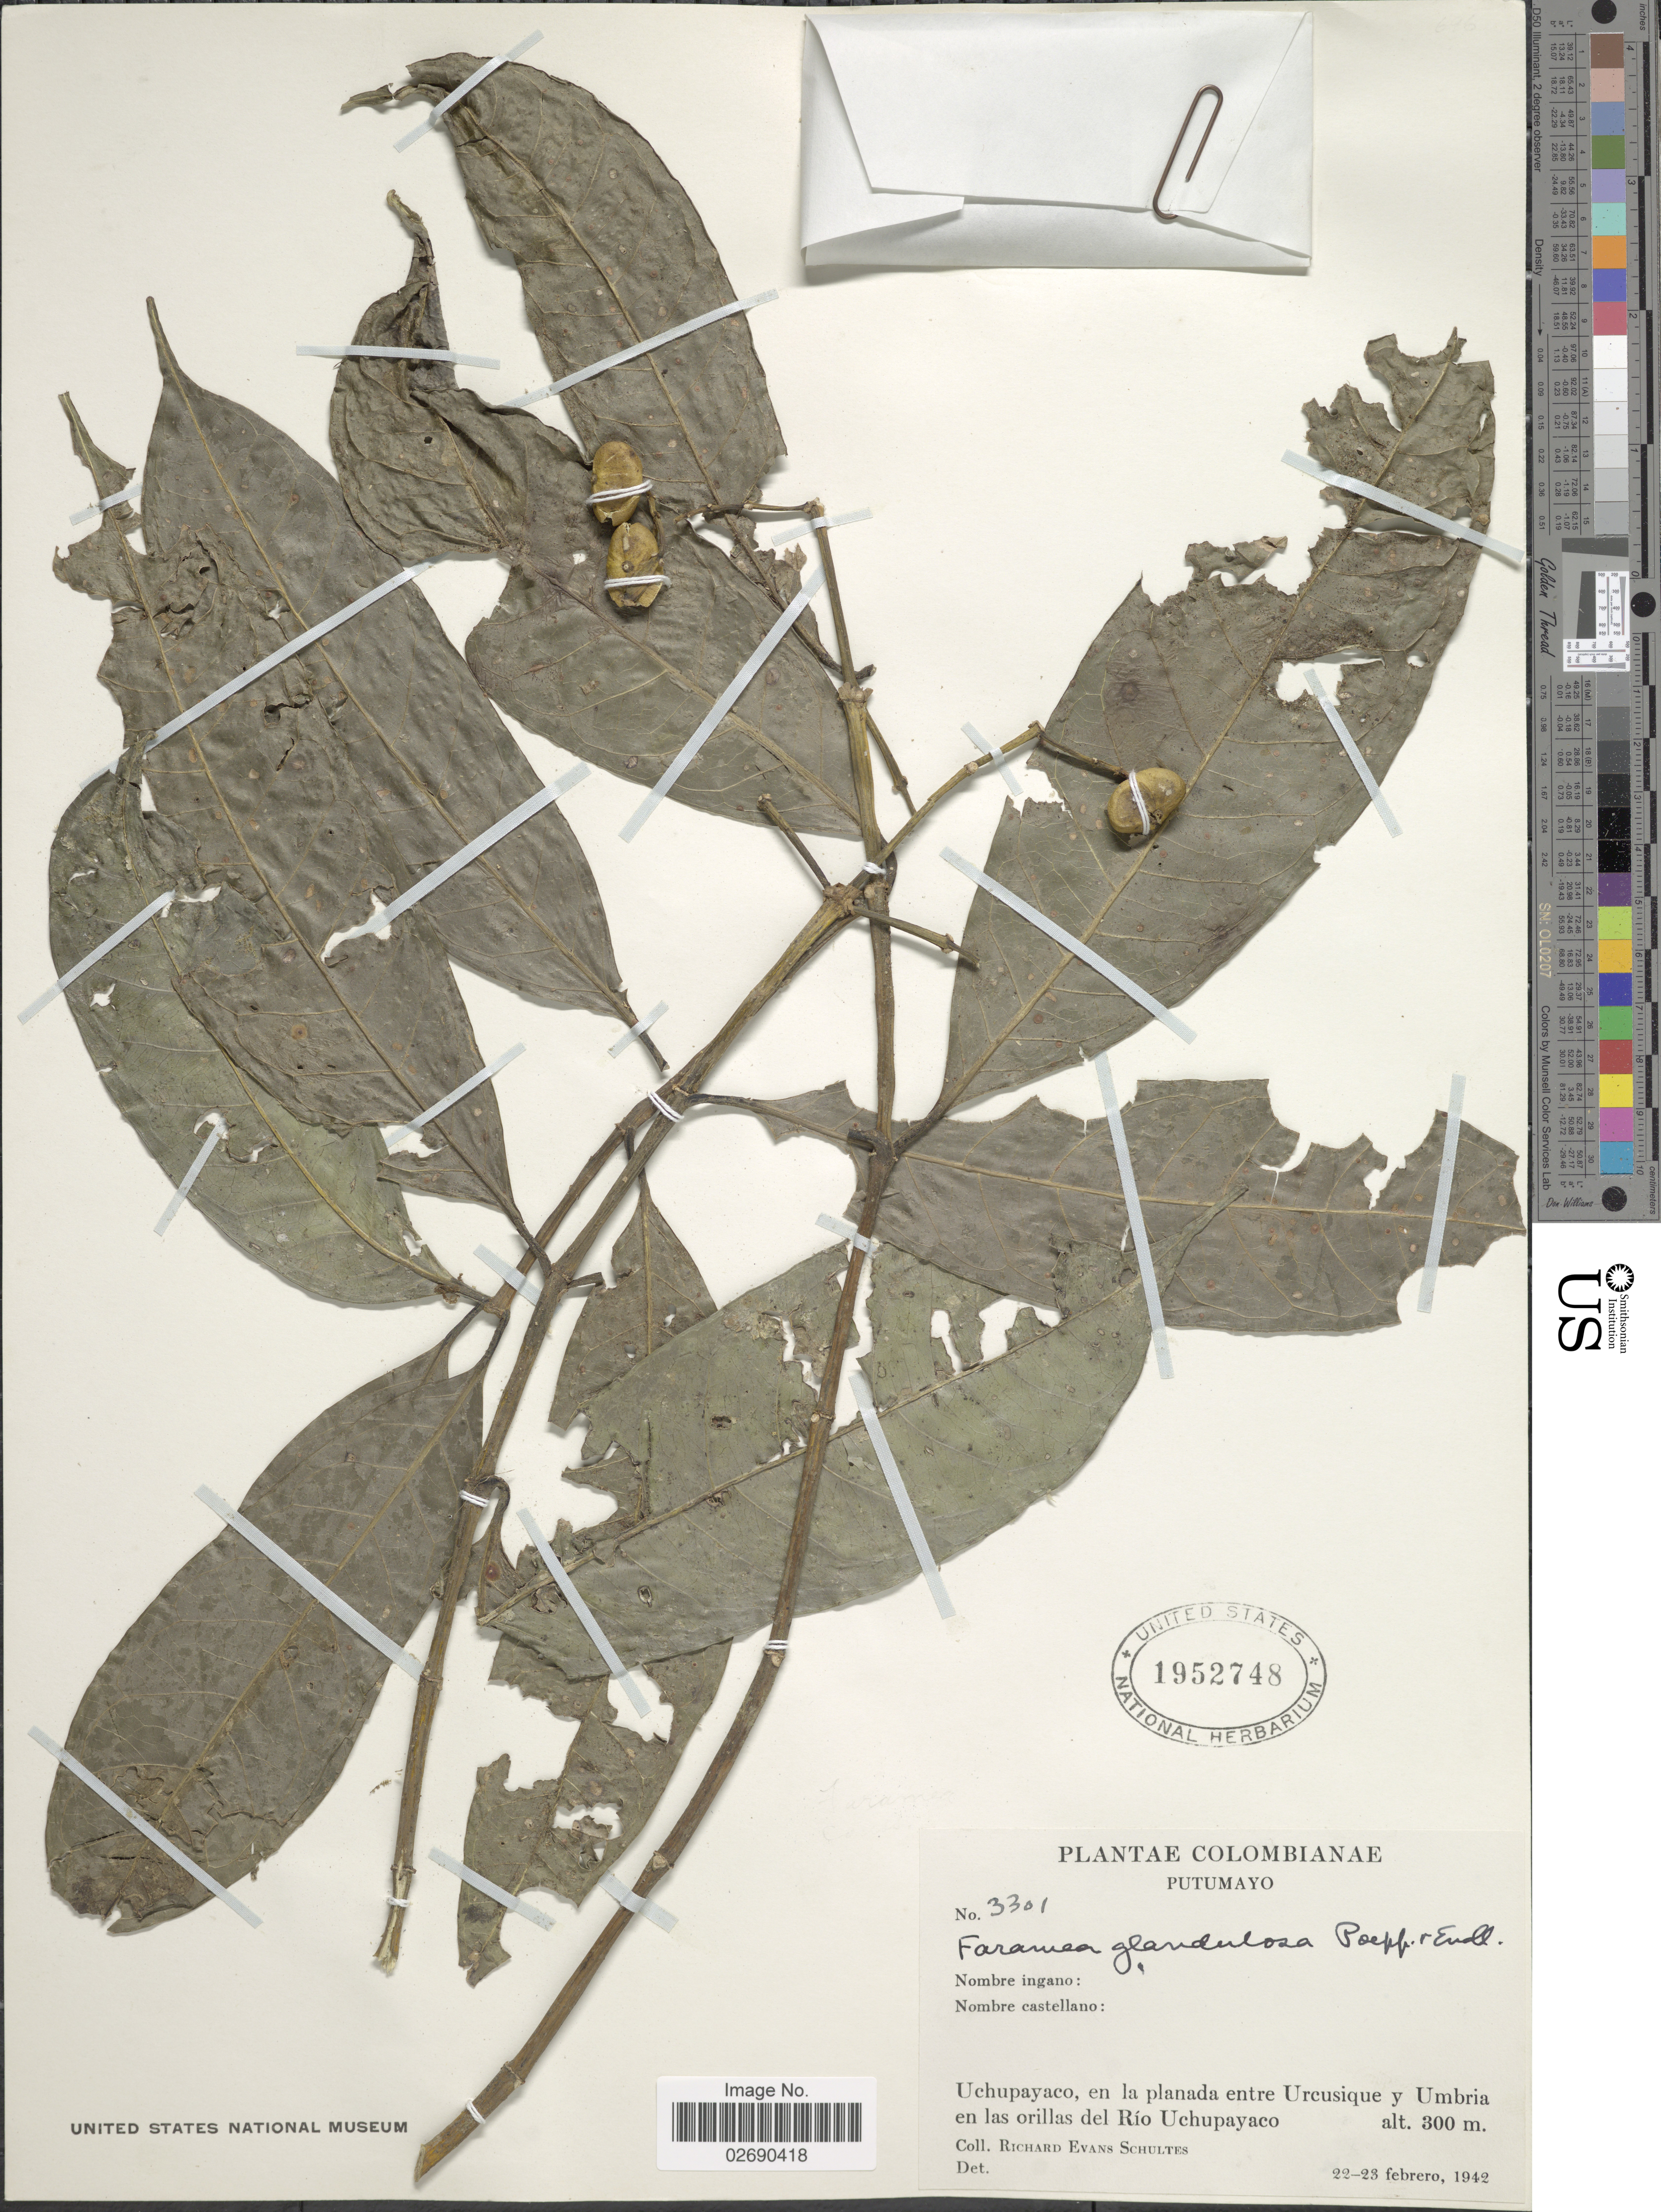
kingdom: Plantae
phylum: Tracheophyta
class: Magnoliopsida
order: Gentianales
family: Rubiaceae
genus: Faramea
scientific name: Faramea glandulosa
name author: Poepp.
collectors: R. E. Schultes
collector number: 3301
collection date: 1942-02-22/1942-02-23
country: Colombia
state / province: Putumayo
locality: Uchupayaco, en la planada entre Urcusique y Umbria en las orillas del Río Uchupayaco.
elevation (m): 300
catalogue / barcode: US 1952748